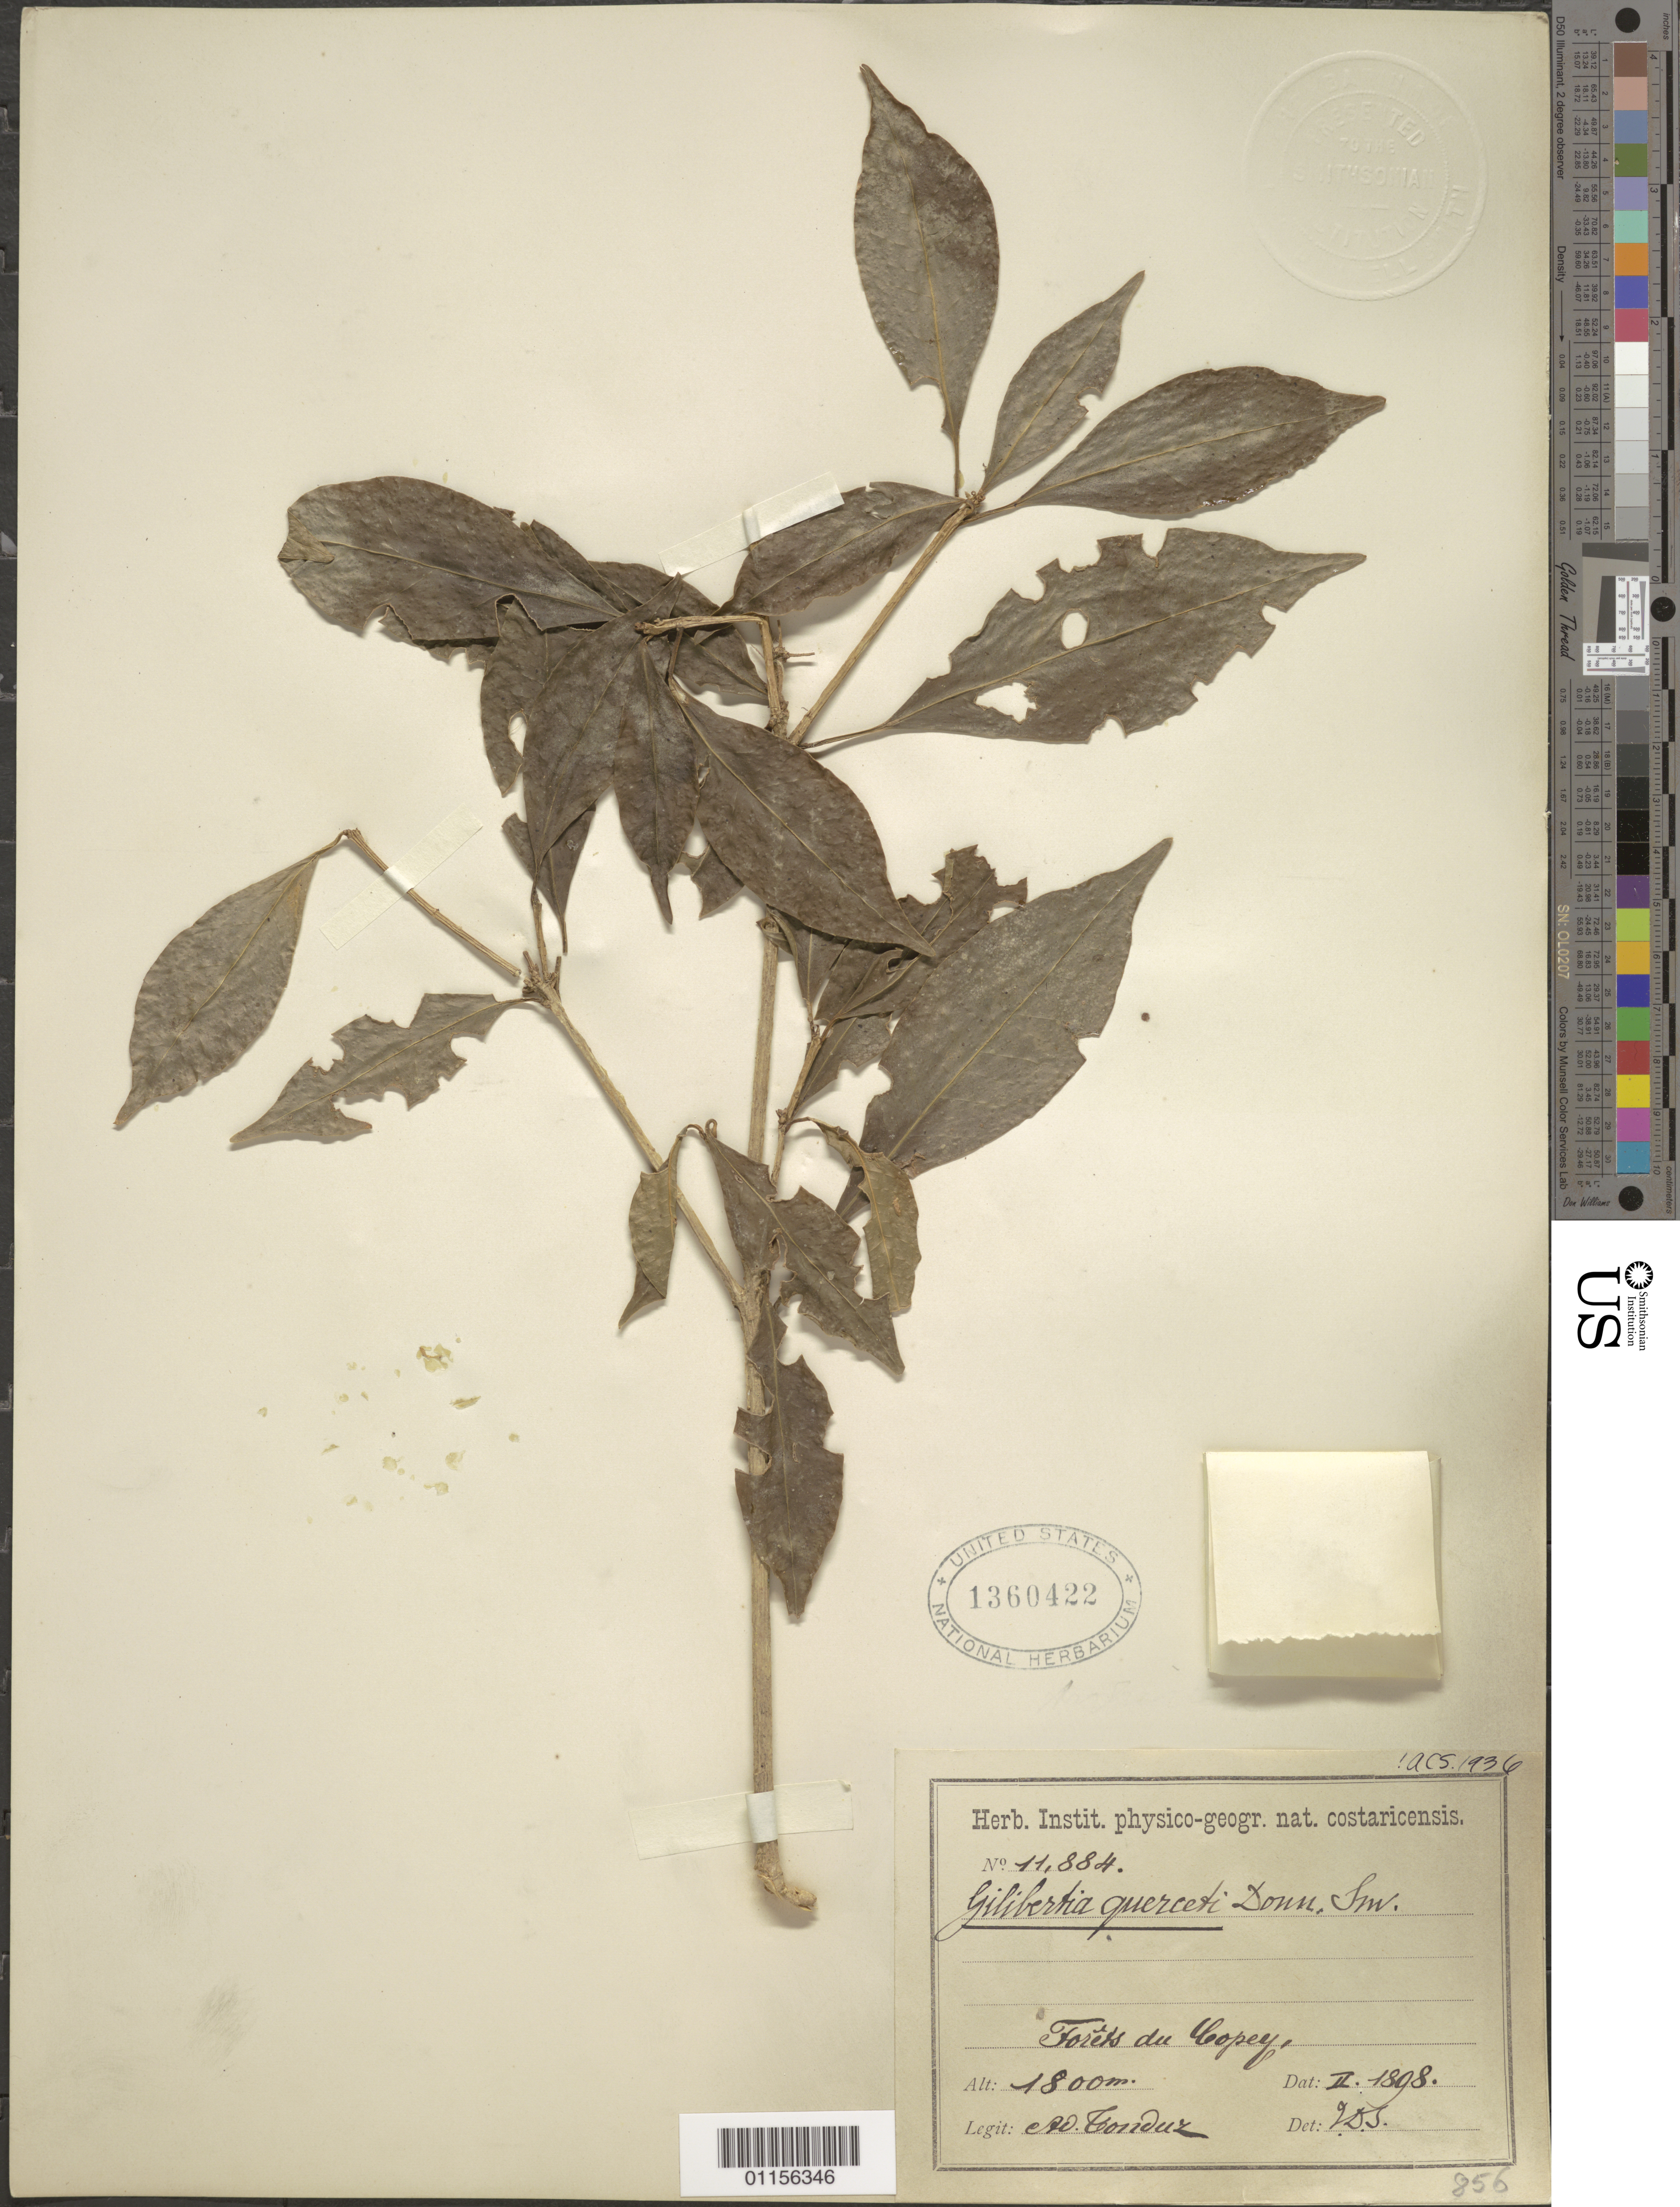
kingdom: Plantae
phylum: Tracheophyta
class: Magnoliopsida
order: Apiales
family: Araliaceae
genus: Dendropanax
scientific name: Dendropanax querceti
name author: Donn. Sm.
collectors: A. Tonduz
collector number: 11884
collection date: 1898-02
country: Costa Rica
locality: Copey.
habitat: Forest.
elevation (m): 1800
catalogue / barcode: US 1360422